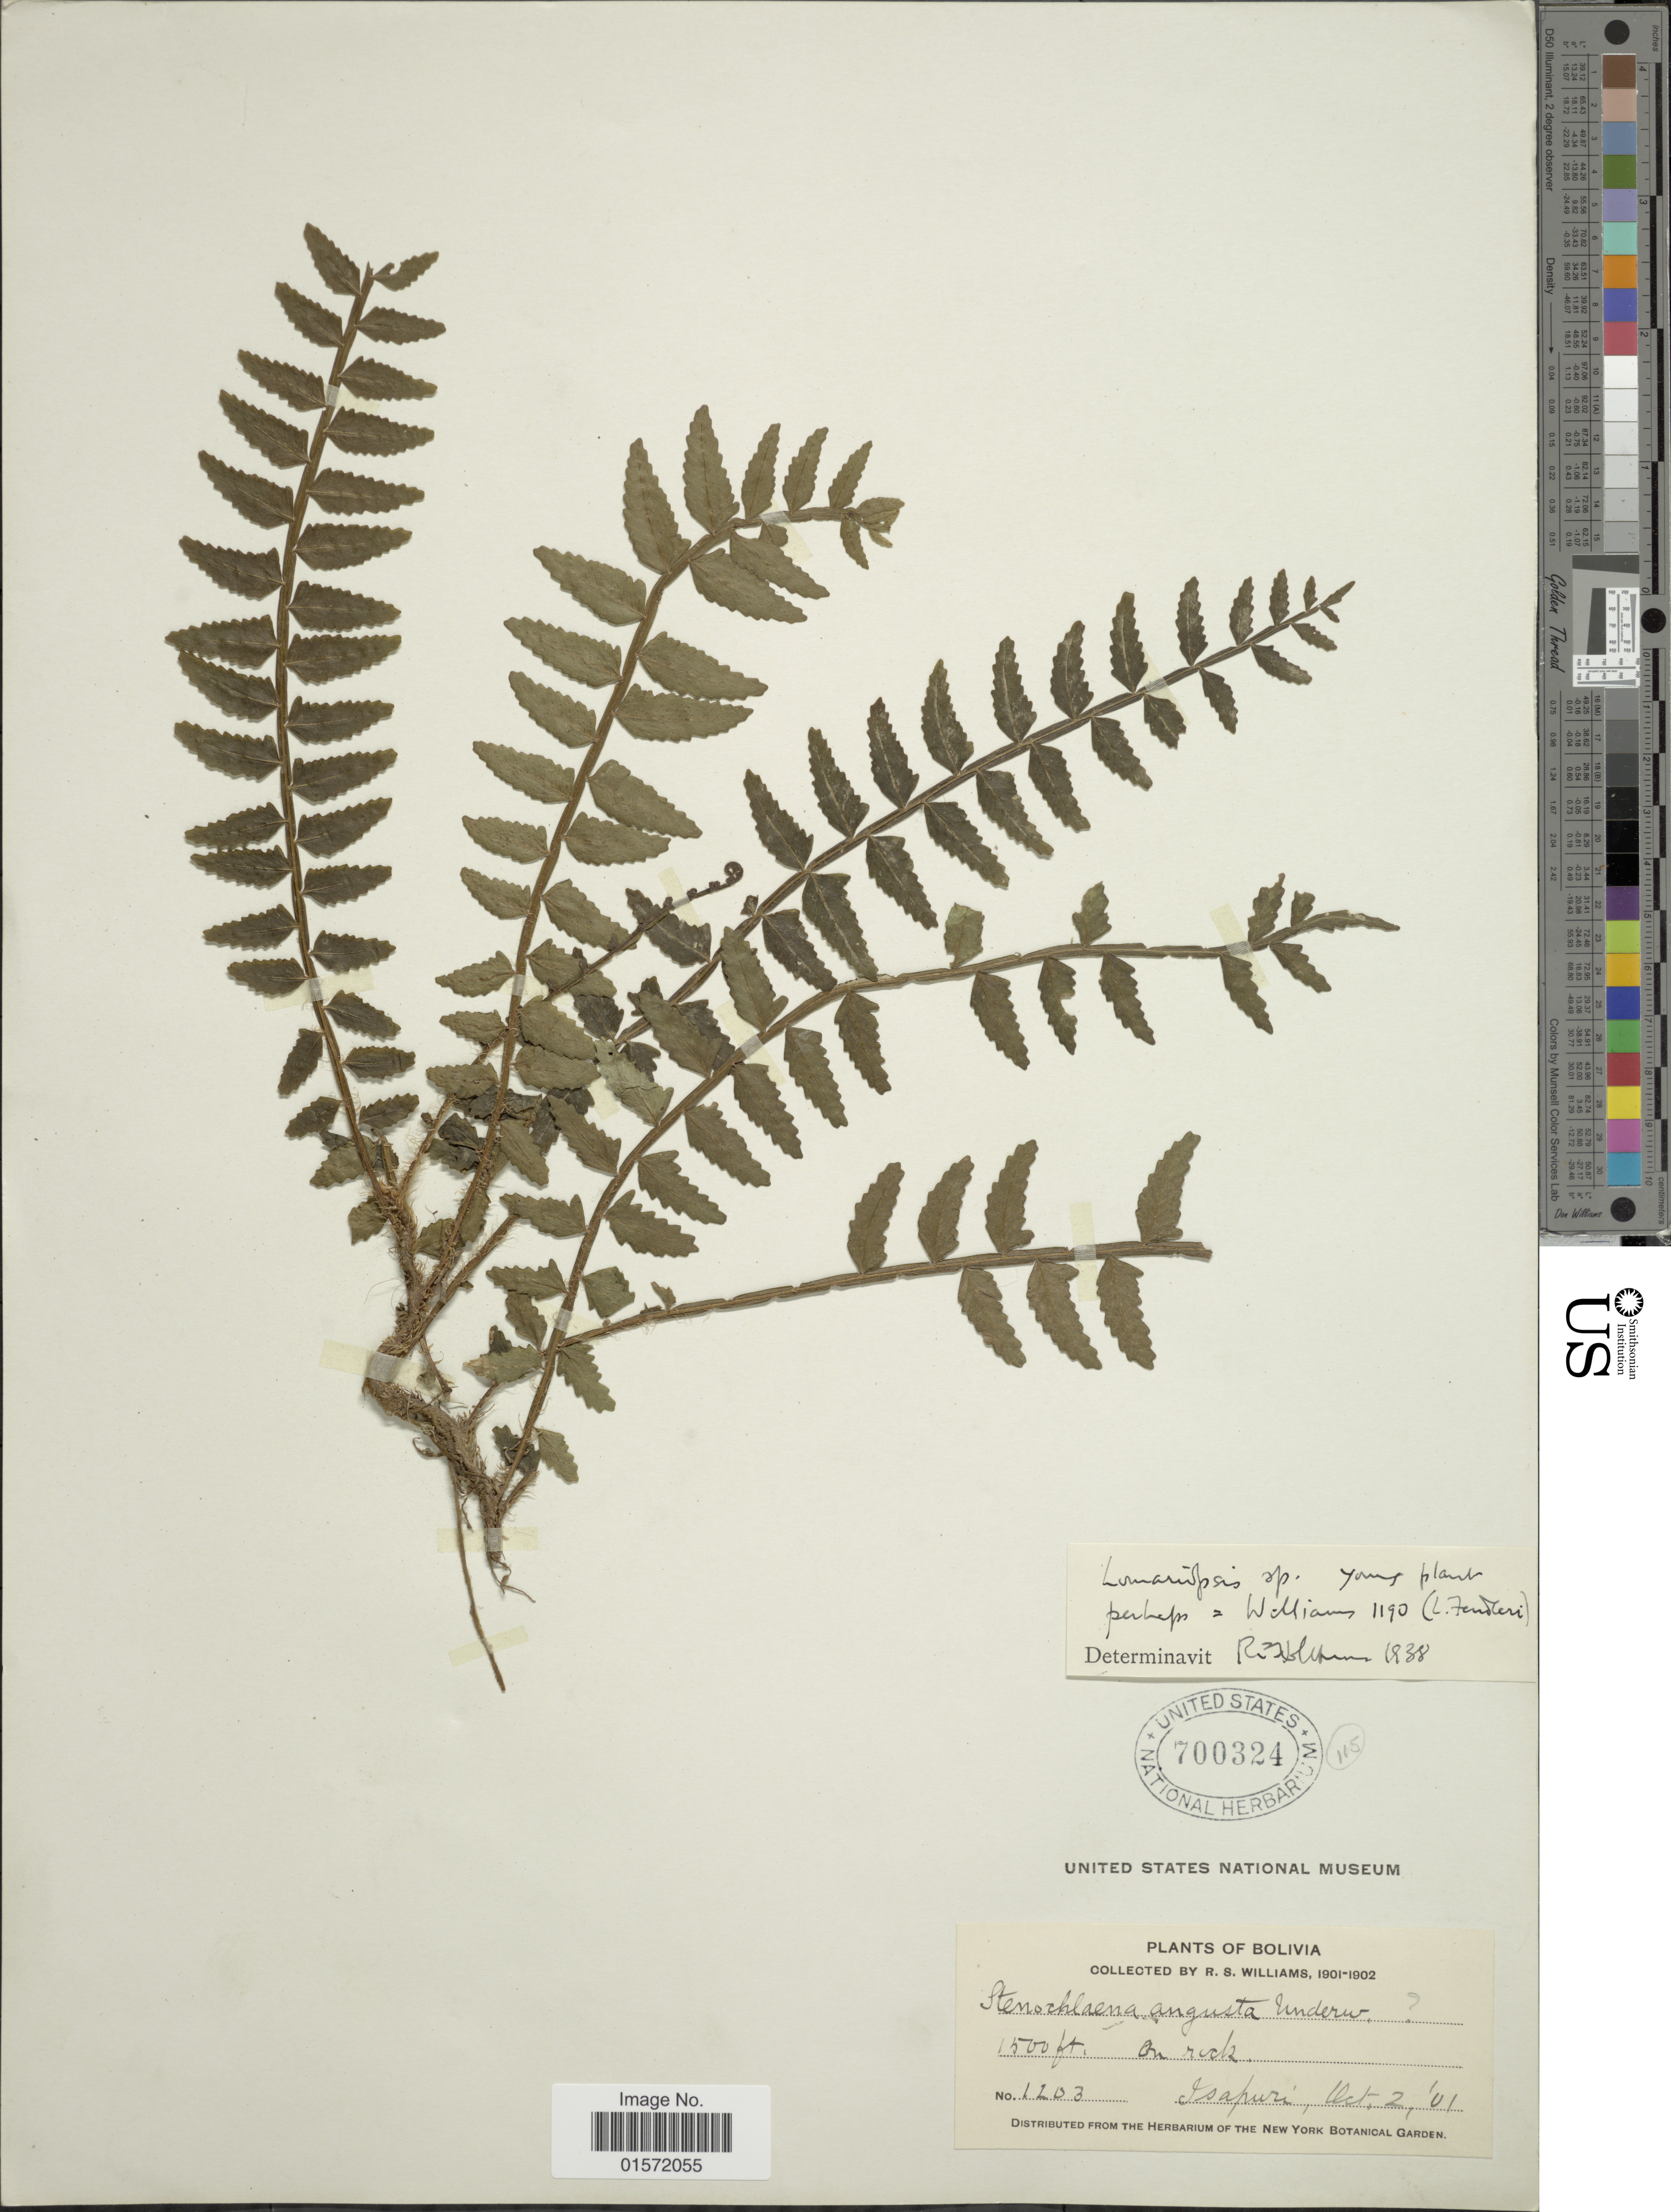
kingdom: Plantae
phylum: Tracheophyta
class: Polypodiopsida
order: Polypodiales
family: Lomariopsidaceae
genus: Lomariopsis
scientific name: Lomariopsis fendleri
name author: D.C. Eaton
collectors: R. S. Williams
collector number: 1203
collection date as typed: Oct. 2, '01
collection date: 1901-10-02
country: Bolivia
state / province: La Páz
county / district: Larecaja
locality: Isupuri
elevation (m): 457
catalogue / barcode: US 700324